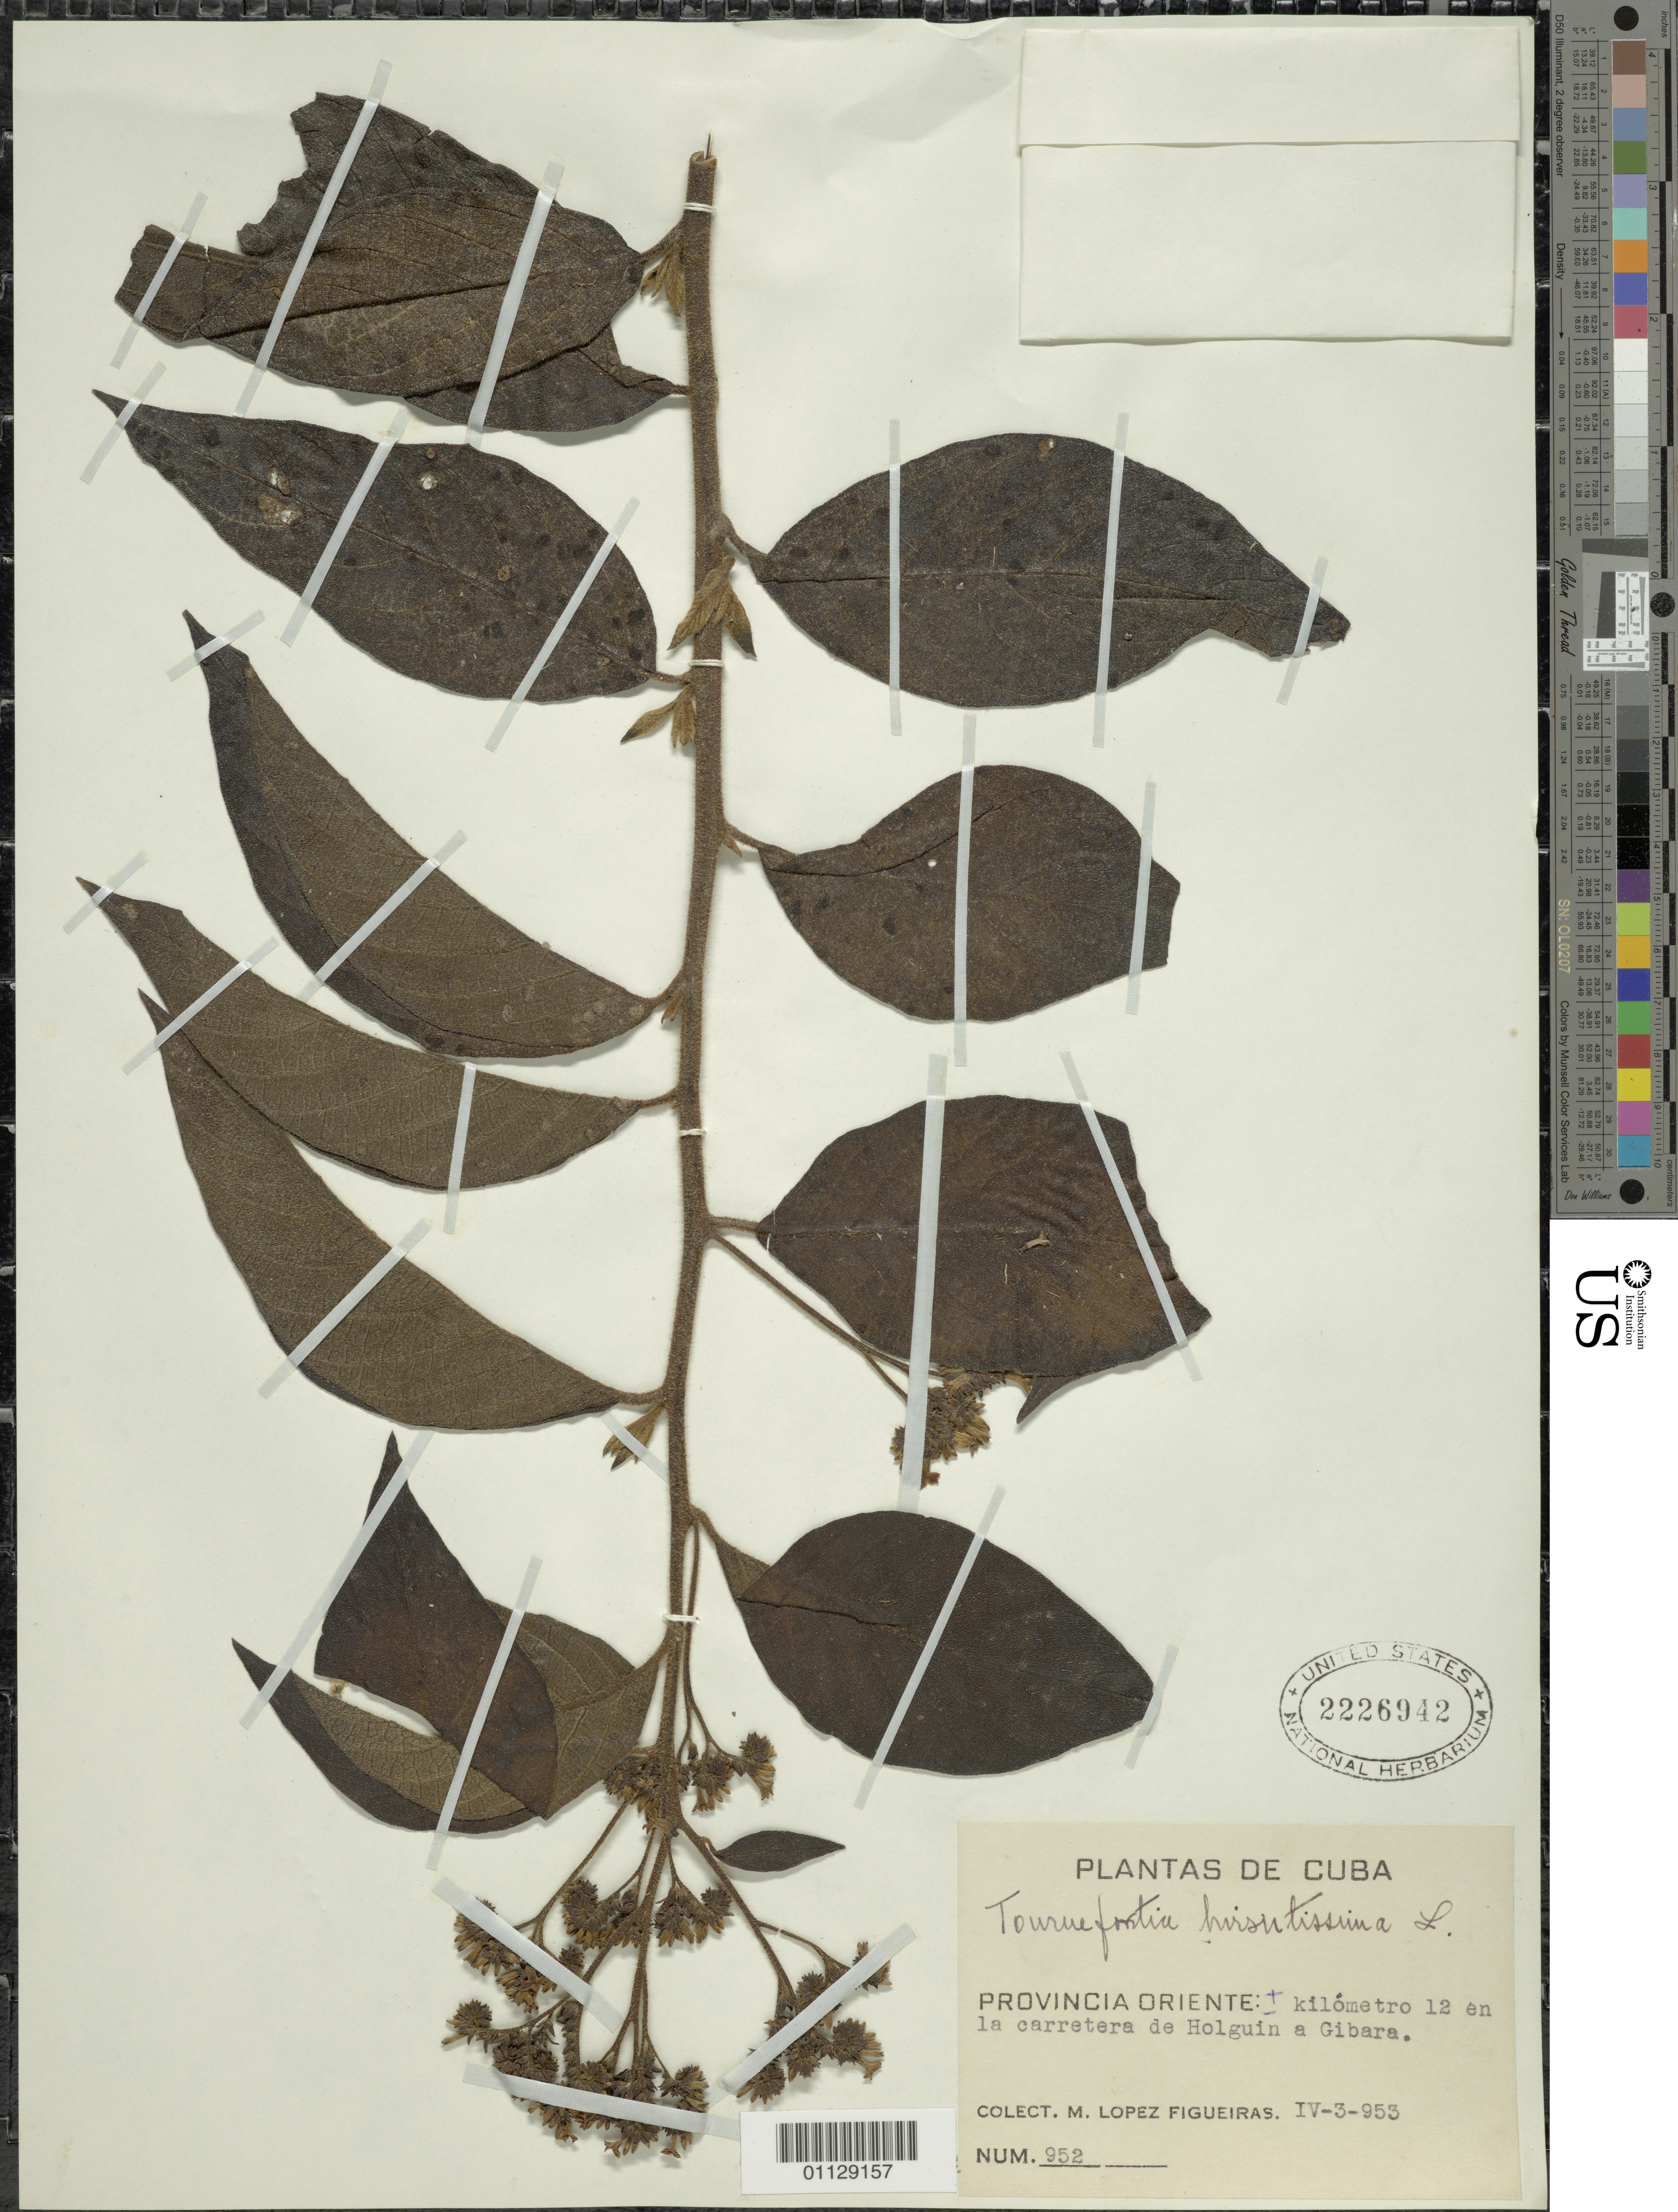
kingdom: Plantae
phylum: Tracheophyta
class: Magnoliopsida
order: Boraginales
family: Heliotropiaceae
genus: Tournefortia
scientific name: Tournefortia hirsutissima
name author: L.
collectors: M. López Figueiras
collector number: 952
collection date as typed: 05 Mar 1953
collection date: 1953-03-05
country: Cuba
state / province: Oriente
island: Cuba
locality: Oriente: kilometro 12 en la carretera de Holguin a Gibara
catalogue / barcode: US 2226942